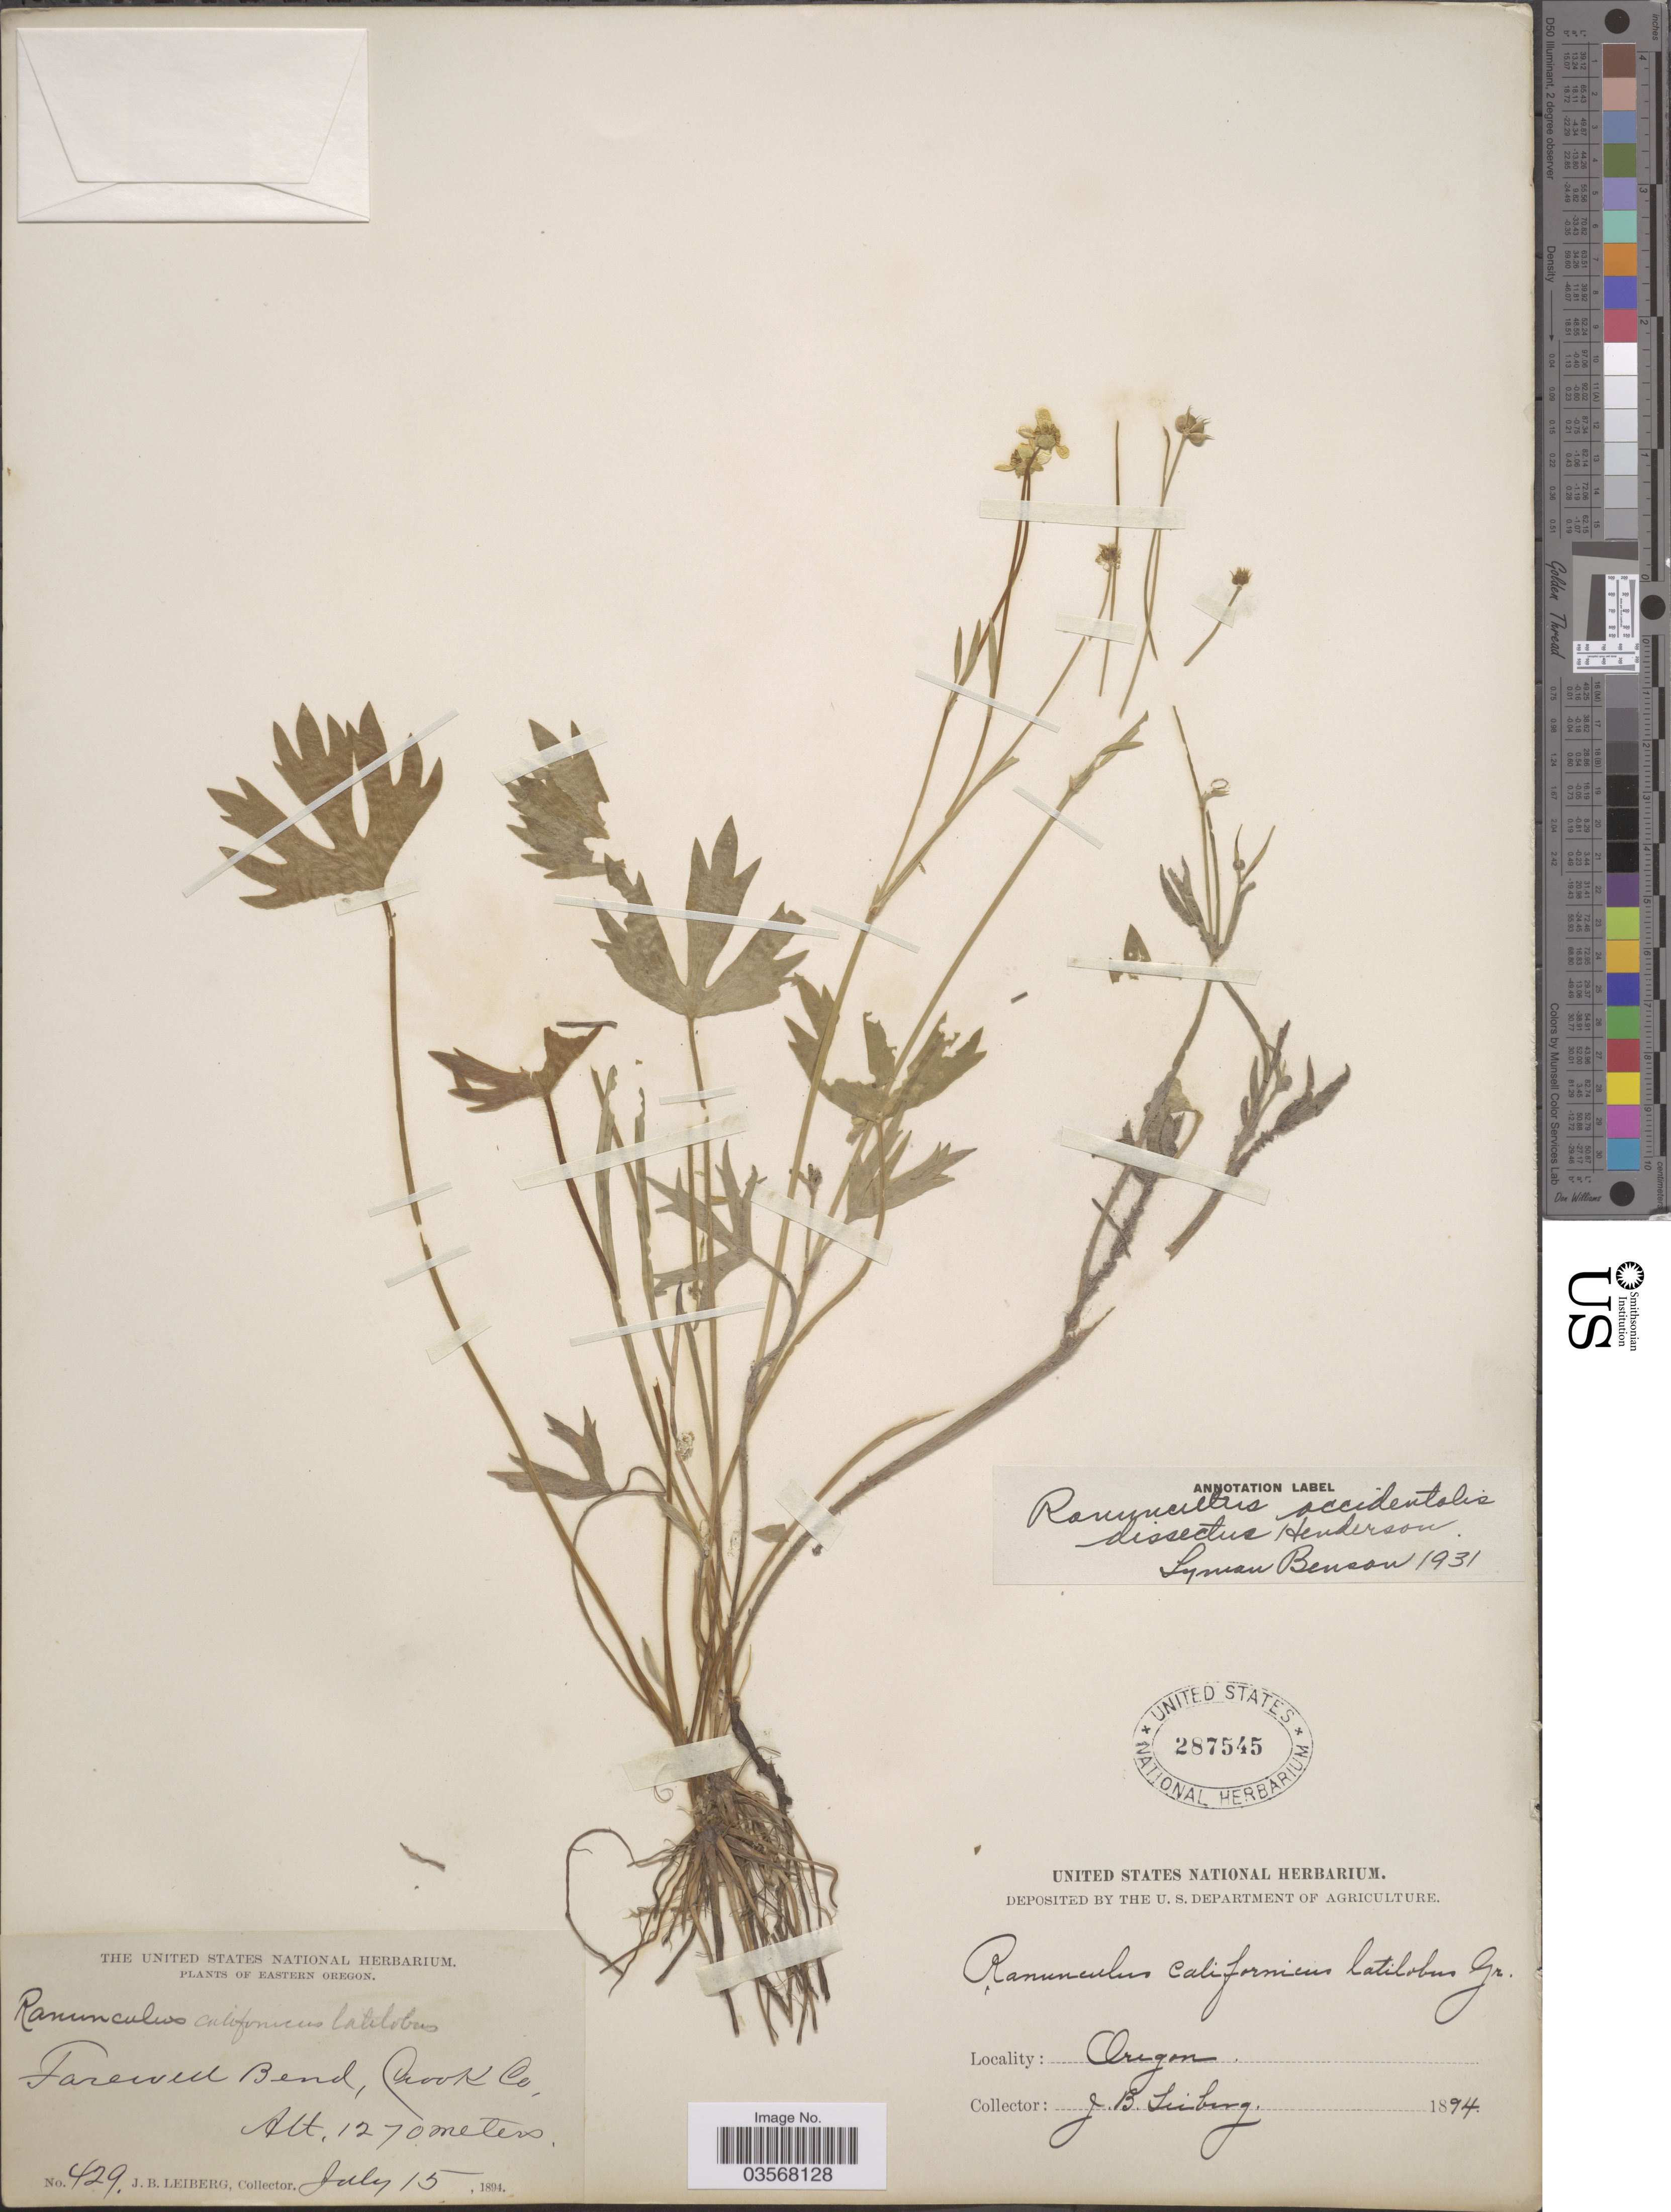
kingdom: Plantae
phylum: Tracheophyta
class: Magnoliopsida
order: Ranunculales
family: Ranunculaceae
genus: Ranunculus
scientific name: Ranunculus occidentalis var. dissectus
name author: L.F. Hend.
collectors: J. B. Leiberg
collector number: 429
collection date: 1894-07-15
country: United States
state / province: Oregon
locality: Eastern Oregon. Farewell Bend, Creek Co.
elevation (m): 1270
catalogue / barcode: US 287545